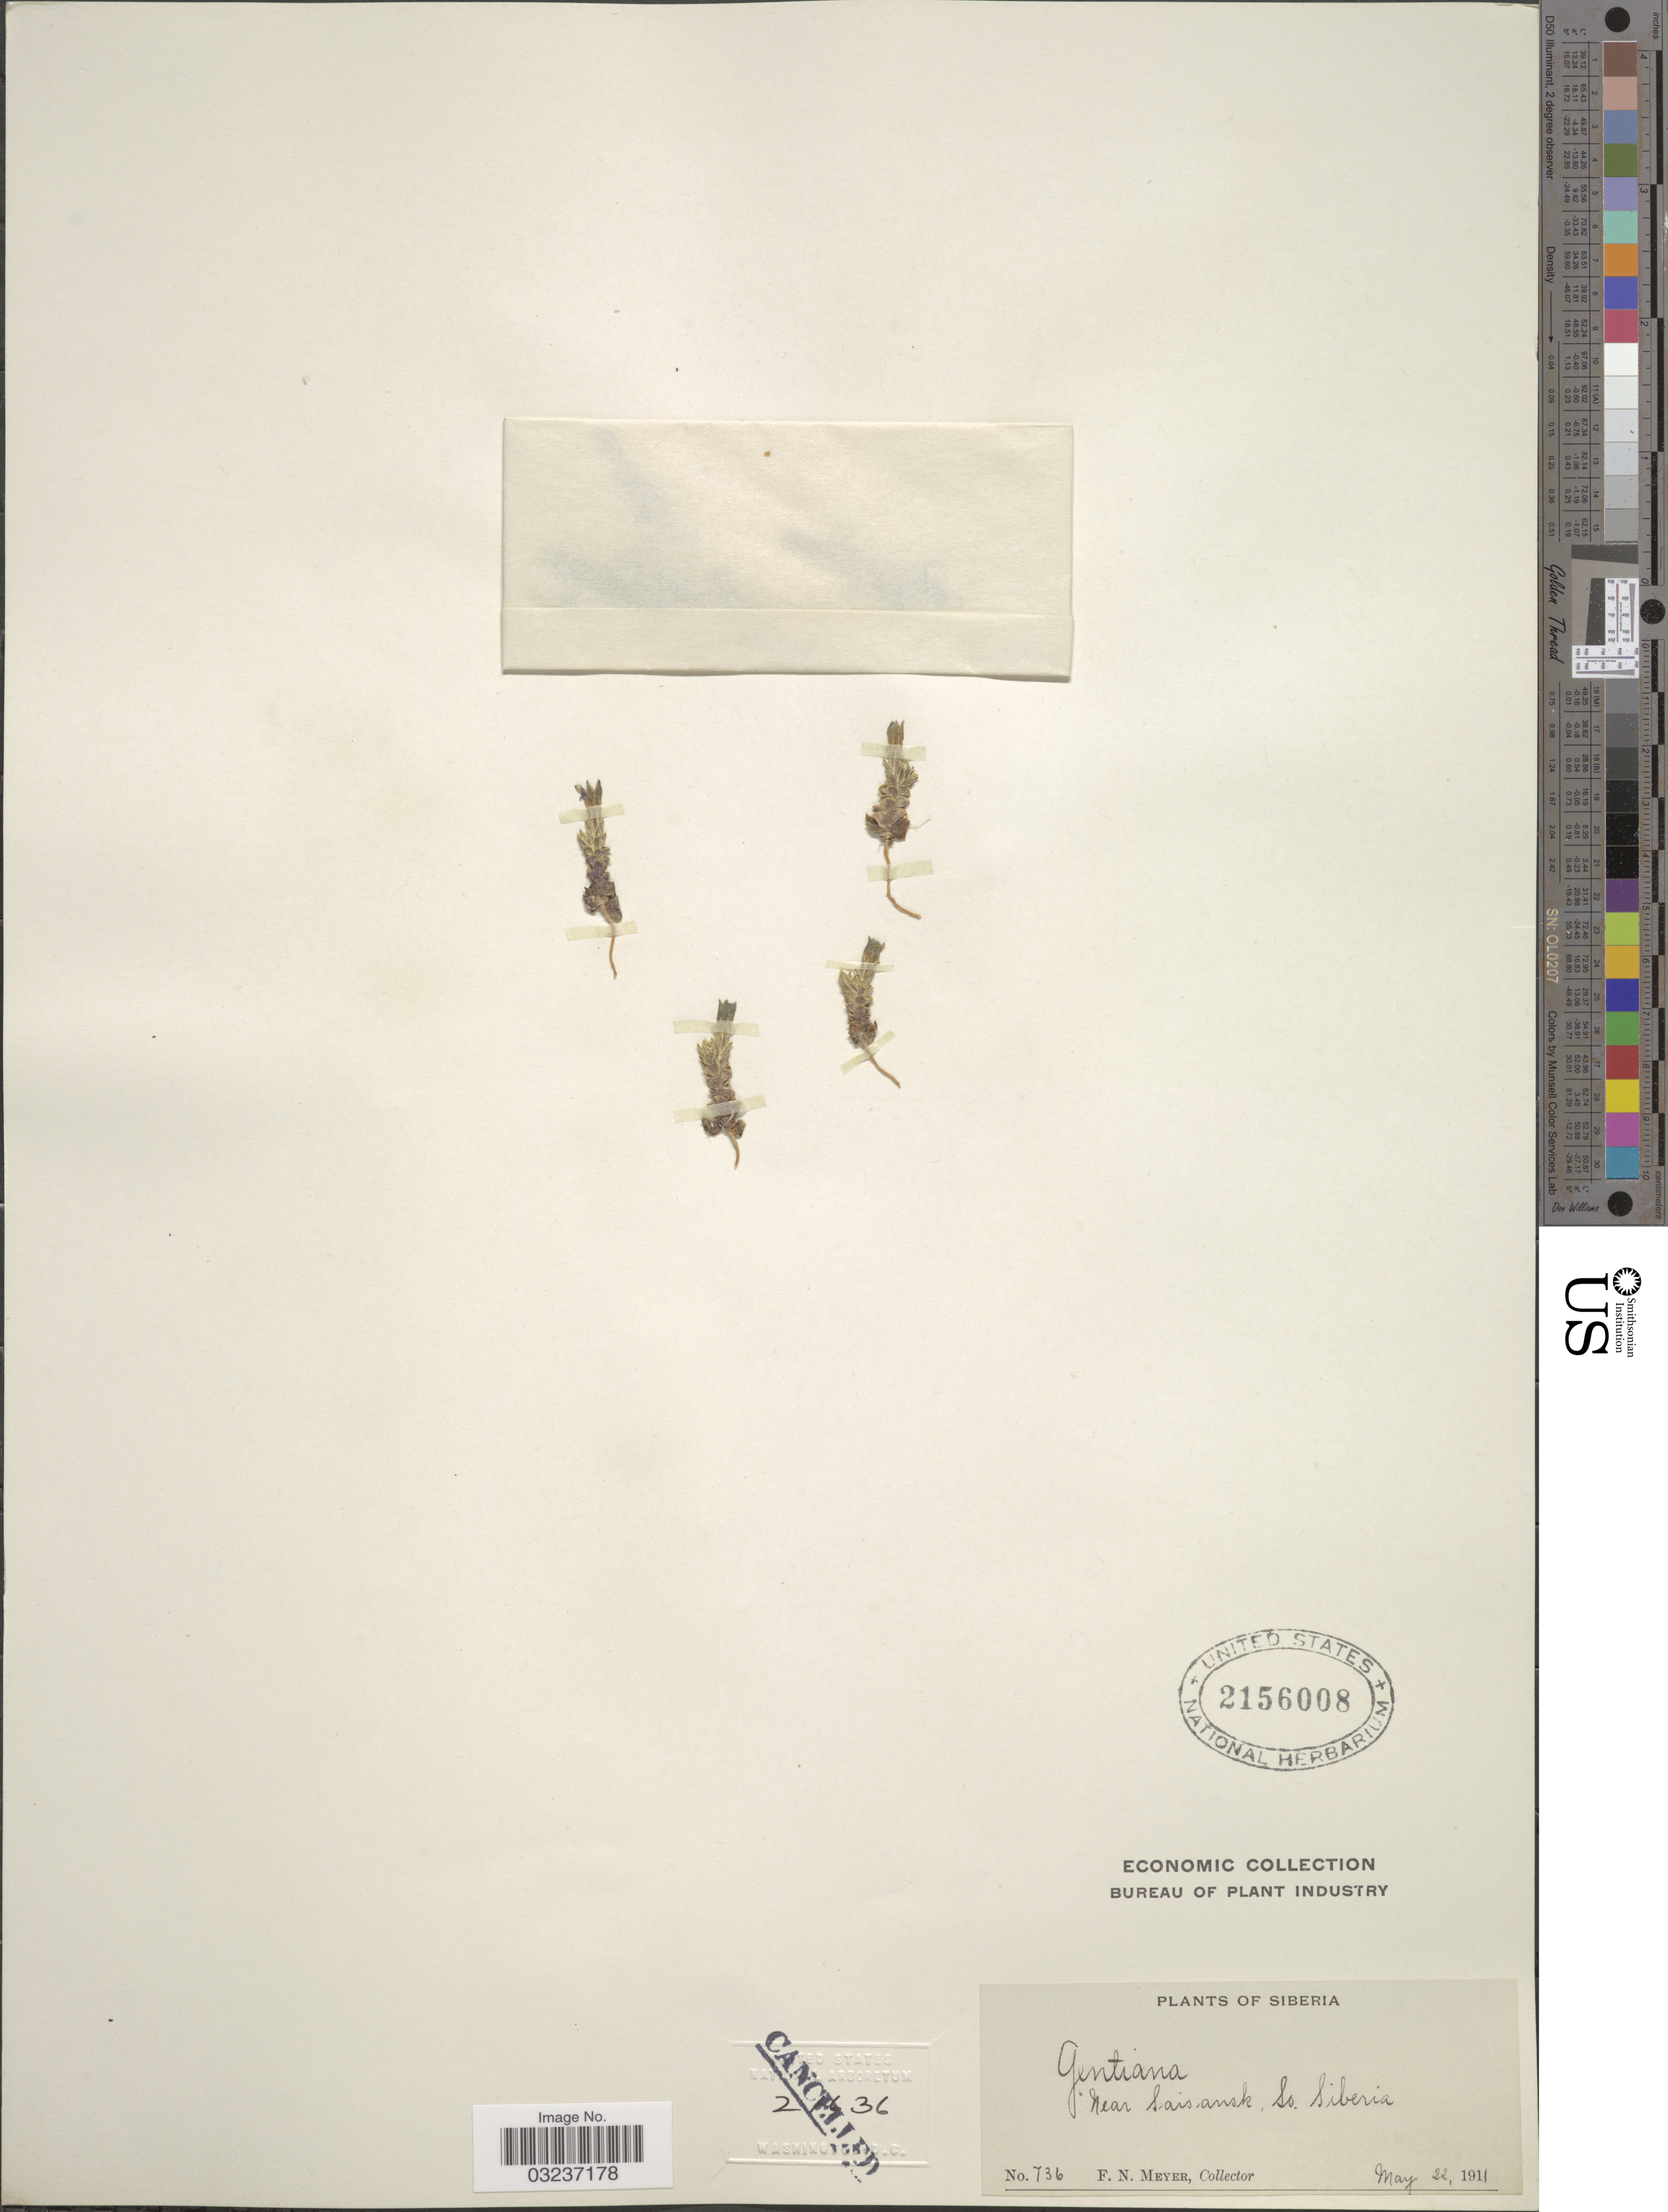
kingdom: Plantae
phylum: Tracheophyta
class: Magnoliopsida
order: Gentianales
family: Gentianaceae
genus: Gentiana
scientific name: Gentiana sp.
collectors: F. N. Meyer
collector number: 736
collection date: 1911-05-22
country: Russian Federation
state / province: Mordovia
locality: Siberia. Near Sairansk, So. Siberia.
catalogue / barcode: US 2156008